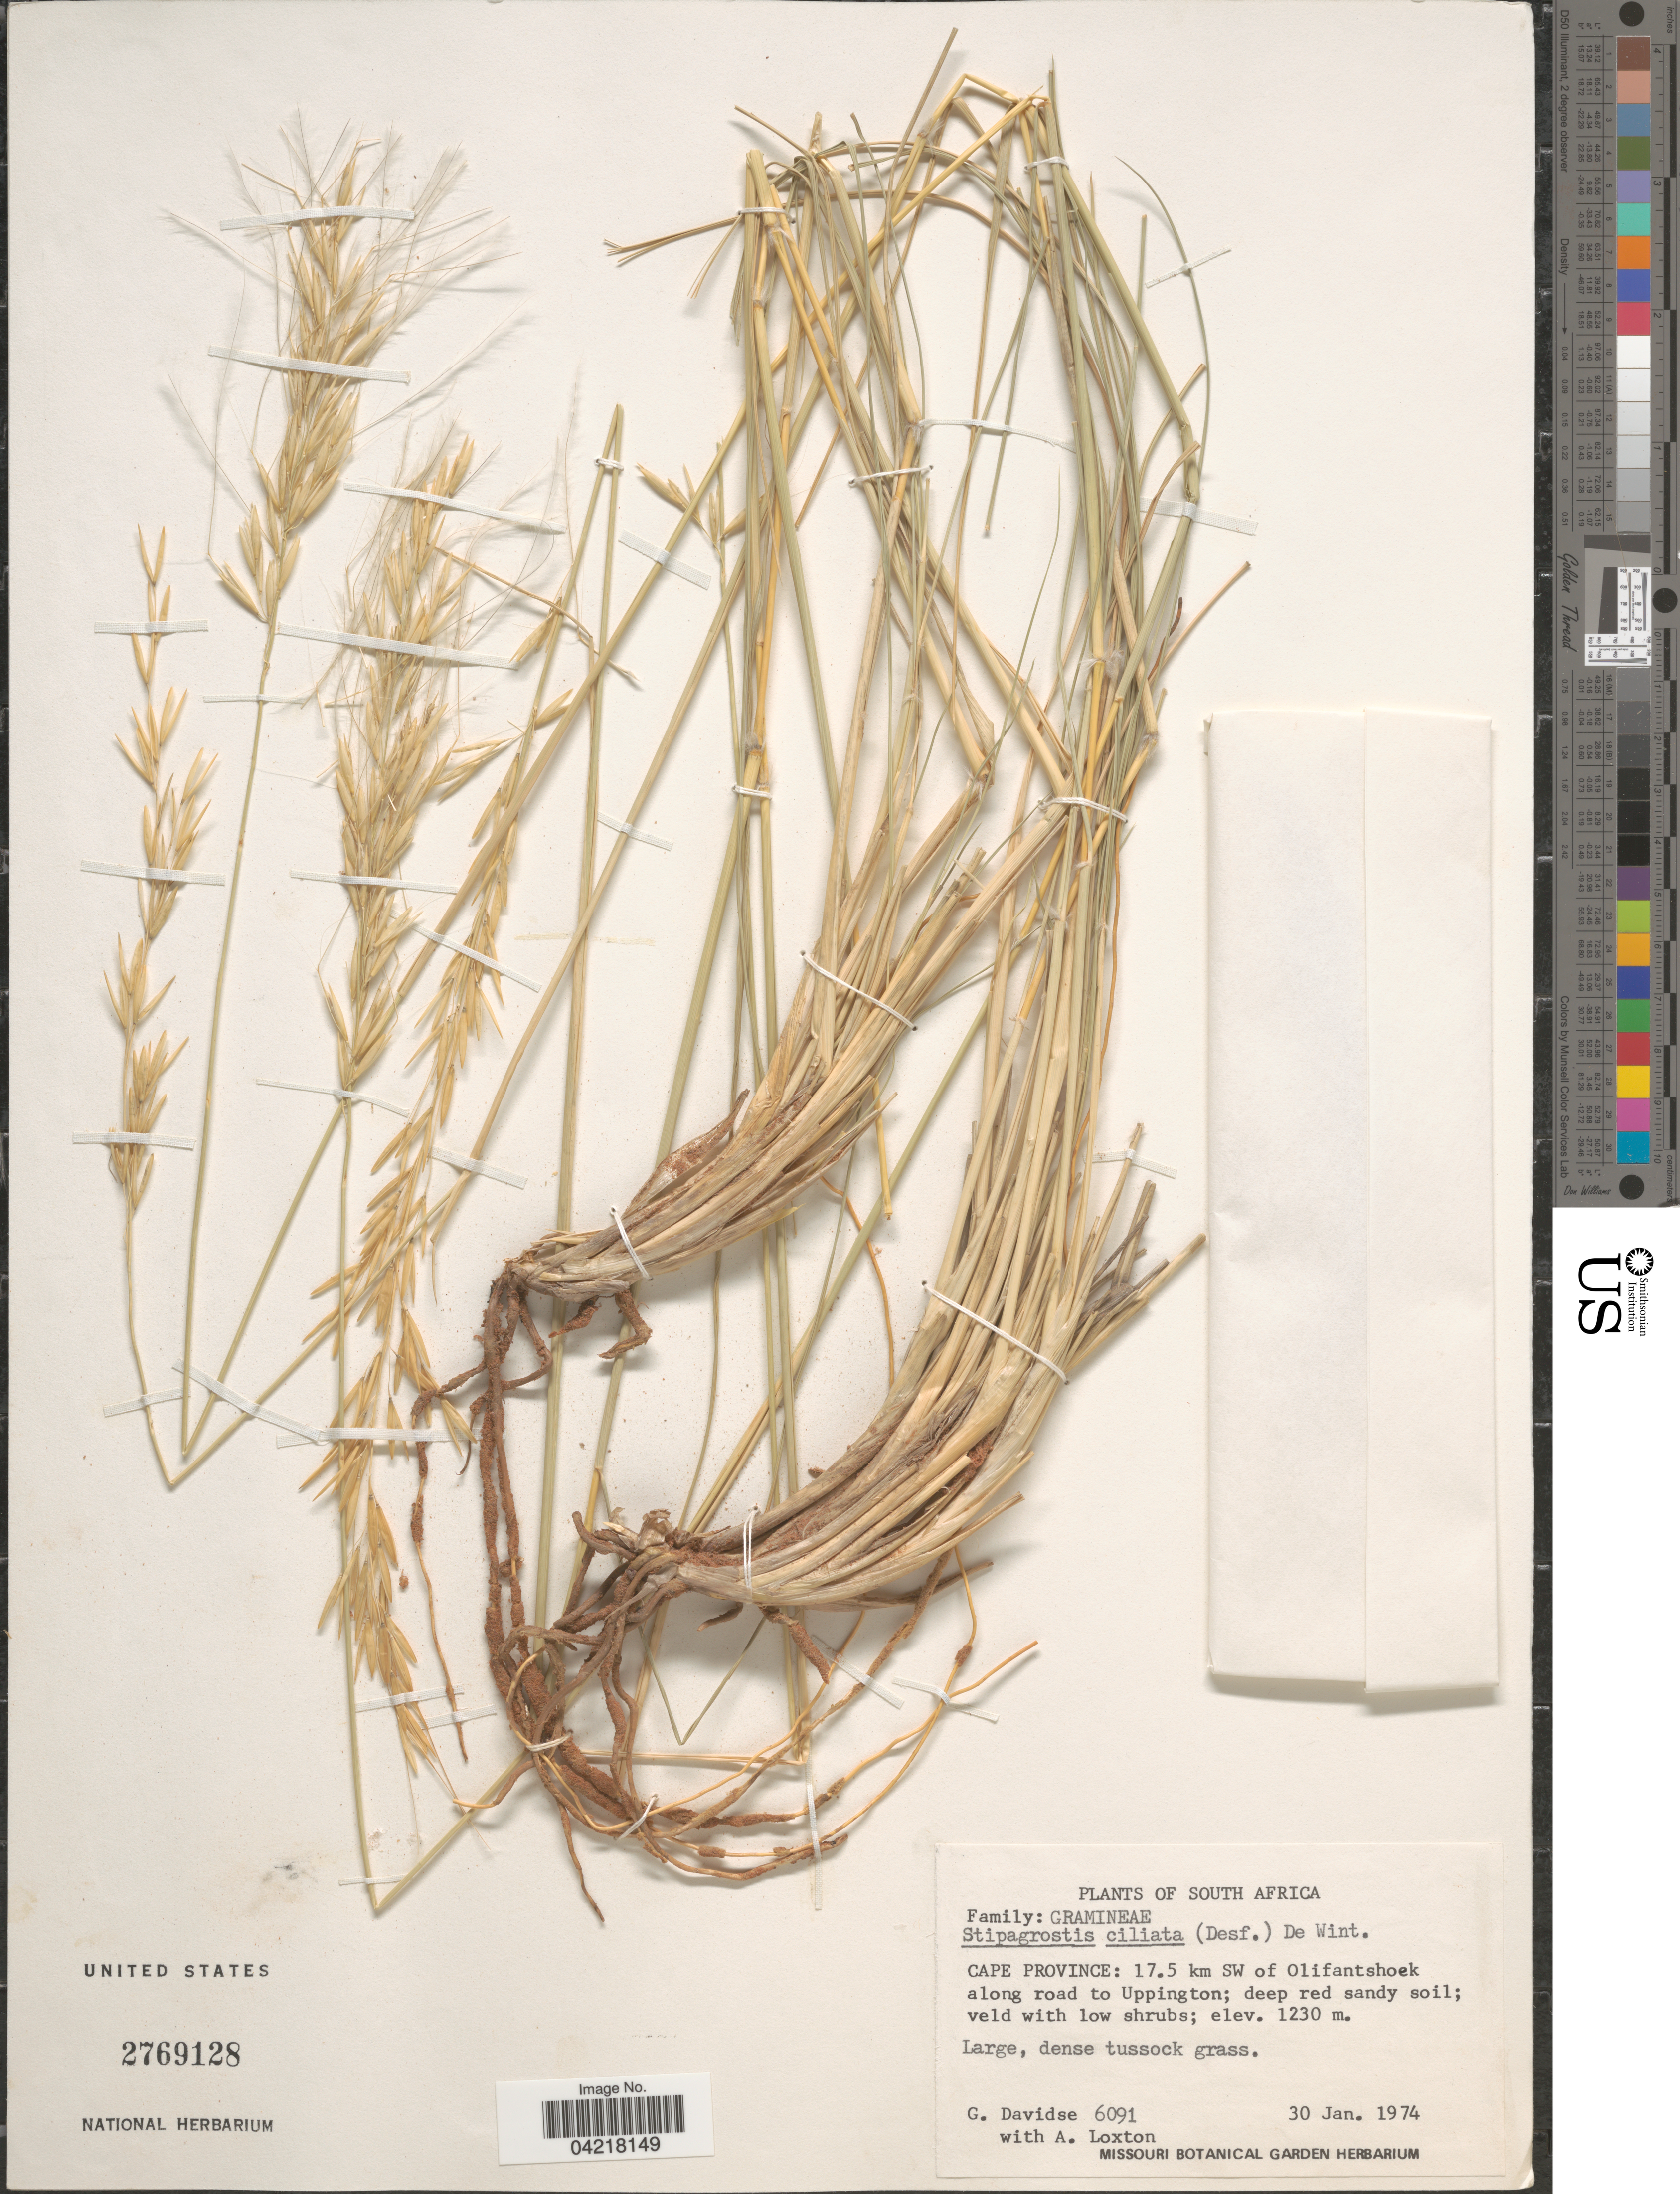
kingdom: Plantae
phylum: Tracheophyta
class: Liliopsida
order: Poales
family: Poaceae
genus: Stipagrostis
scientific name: Stipagrostis ciliata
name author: (Desf.) De Winter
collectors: G. Davidse & A. Loxton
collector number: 6091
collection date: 1974-01-30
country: South Africa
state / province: Northern Cape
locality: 17.5 km SW of Olifantshoek along road to Uppington.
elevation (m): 1230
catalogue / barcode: US 2769128